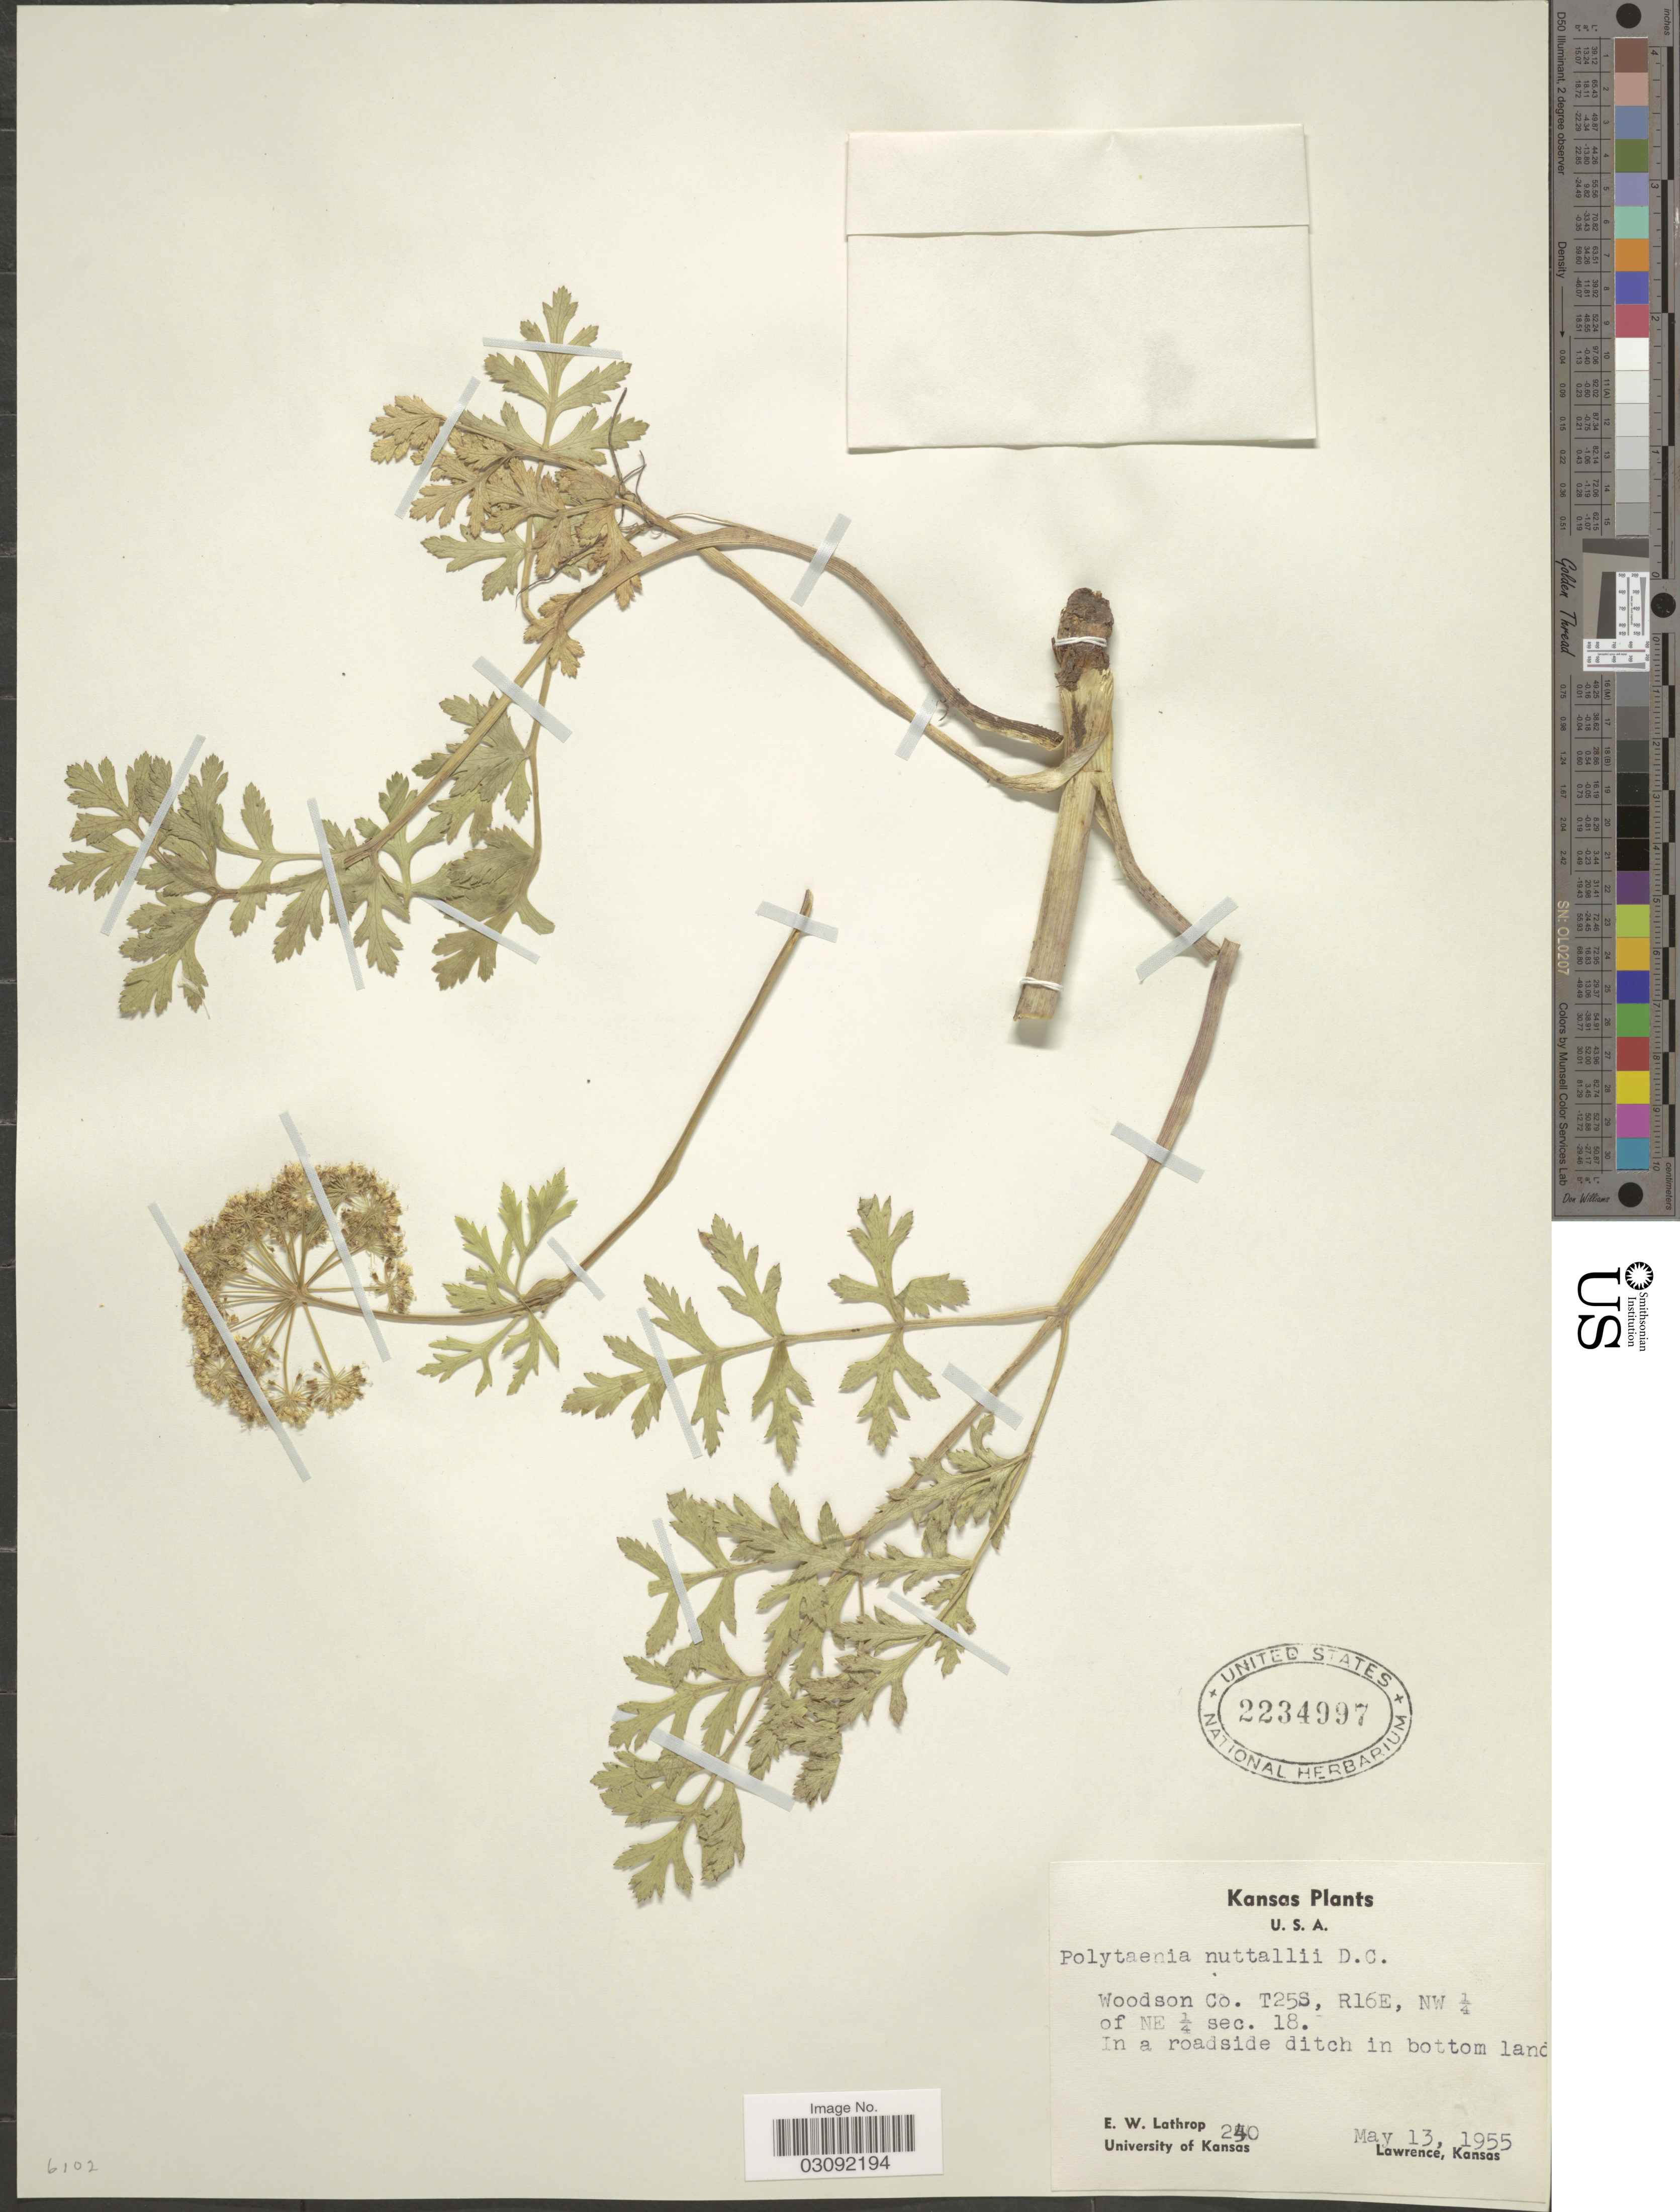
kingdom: Plantae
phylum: Tracheophyta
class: Magnoliopsida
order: Apiales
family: Apiaceae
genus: Polytaenia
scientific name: Polytaenia nuttallii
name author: DC.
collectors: E. W. Lathrop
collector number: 240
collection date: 1955-05-13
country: United States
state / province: Kansas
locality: Woodson Co. T25S, R16E, NW ¼ of NE ¼ sec. 18.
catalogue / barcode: US 2234997